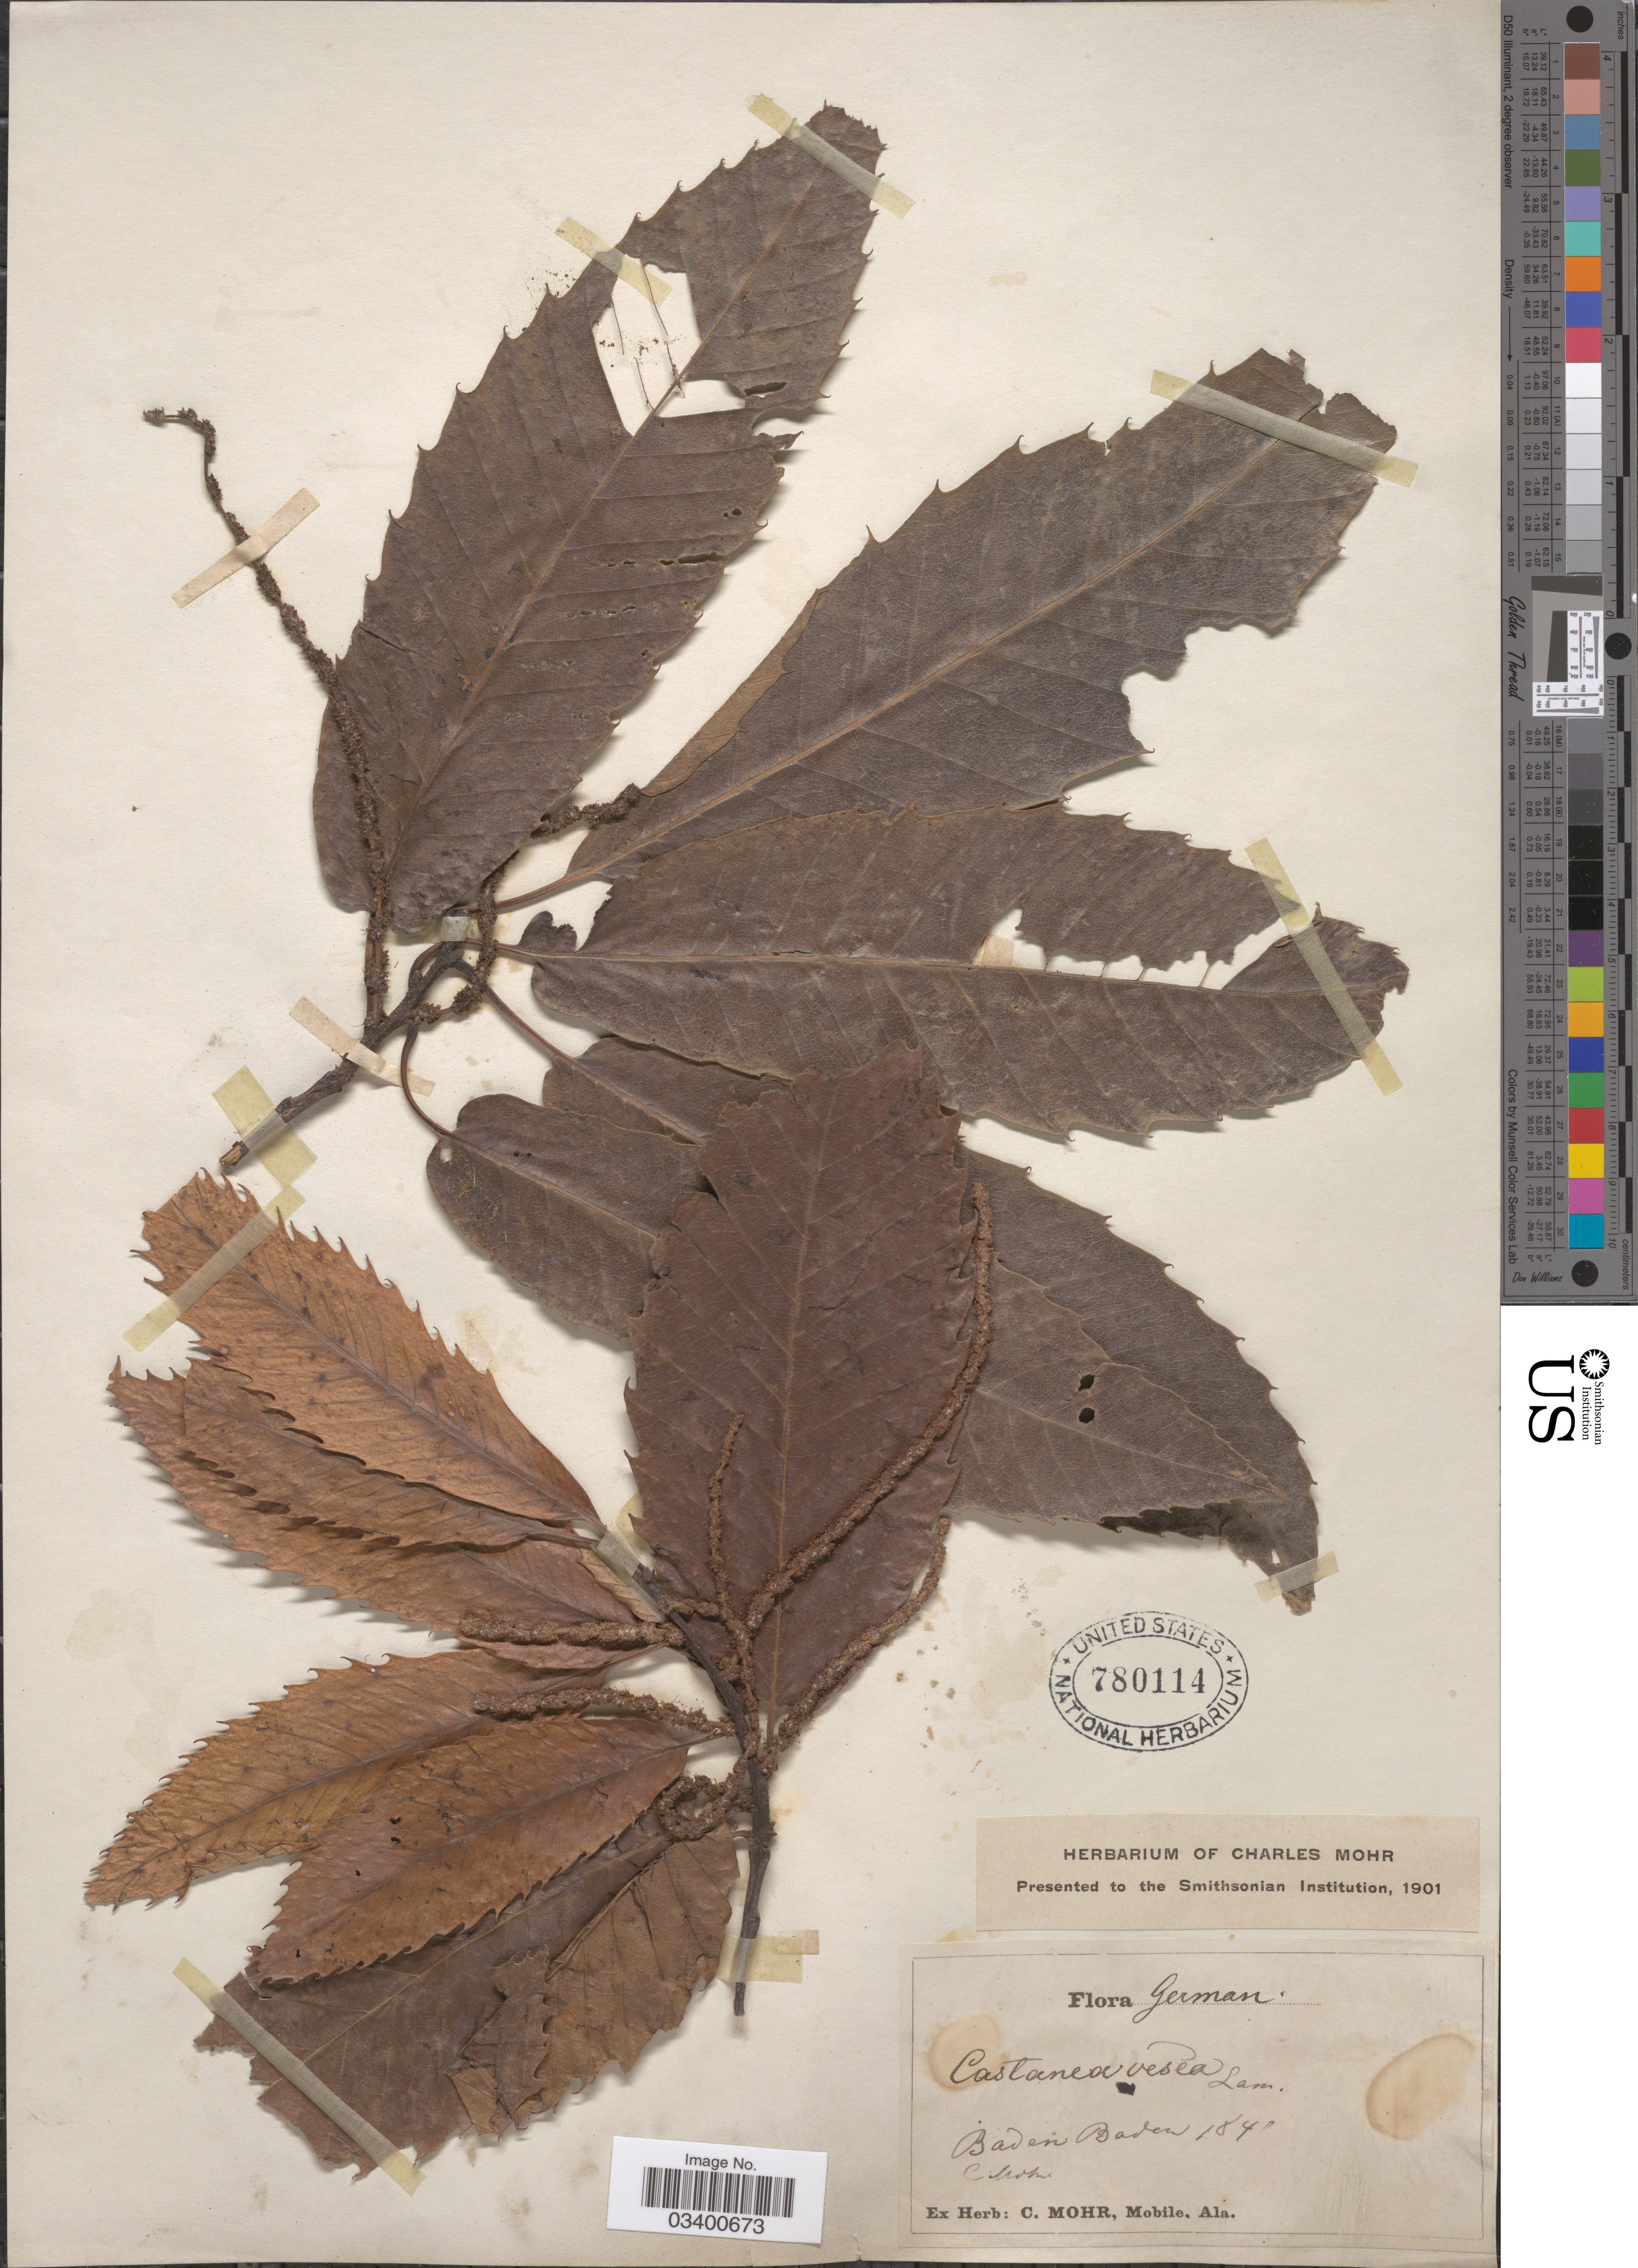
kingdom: Plantae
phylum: Tracheophyta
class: Magnoliopsida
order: Fagales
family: Fagaceae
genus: Castanea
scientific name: Castanea sativa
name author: Mill.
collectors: Mohr, C. T. (herbarium)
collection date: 1840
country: Germany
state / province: Baden-Württemberg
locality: Baden Baden.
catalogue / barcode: US 780114